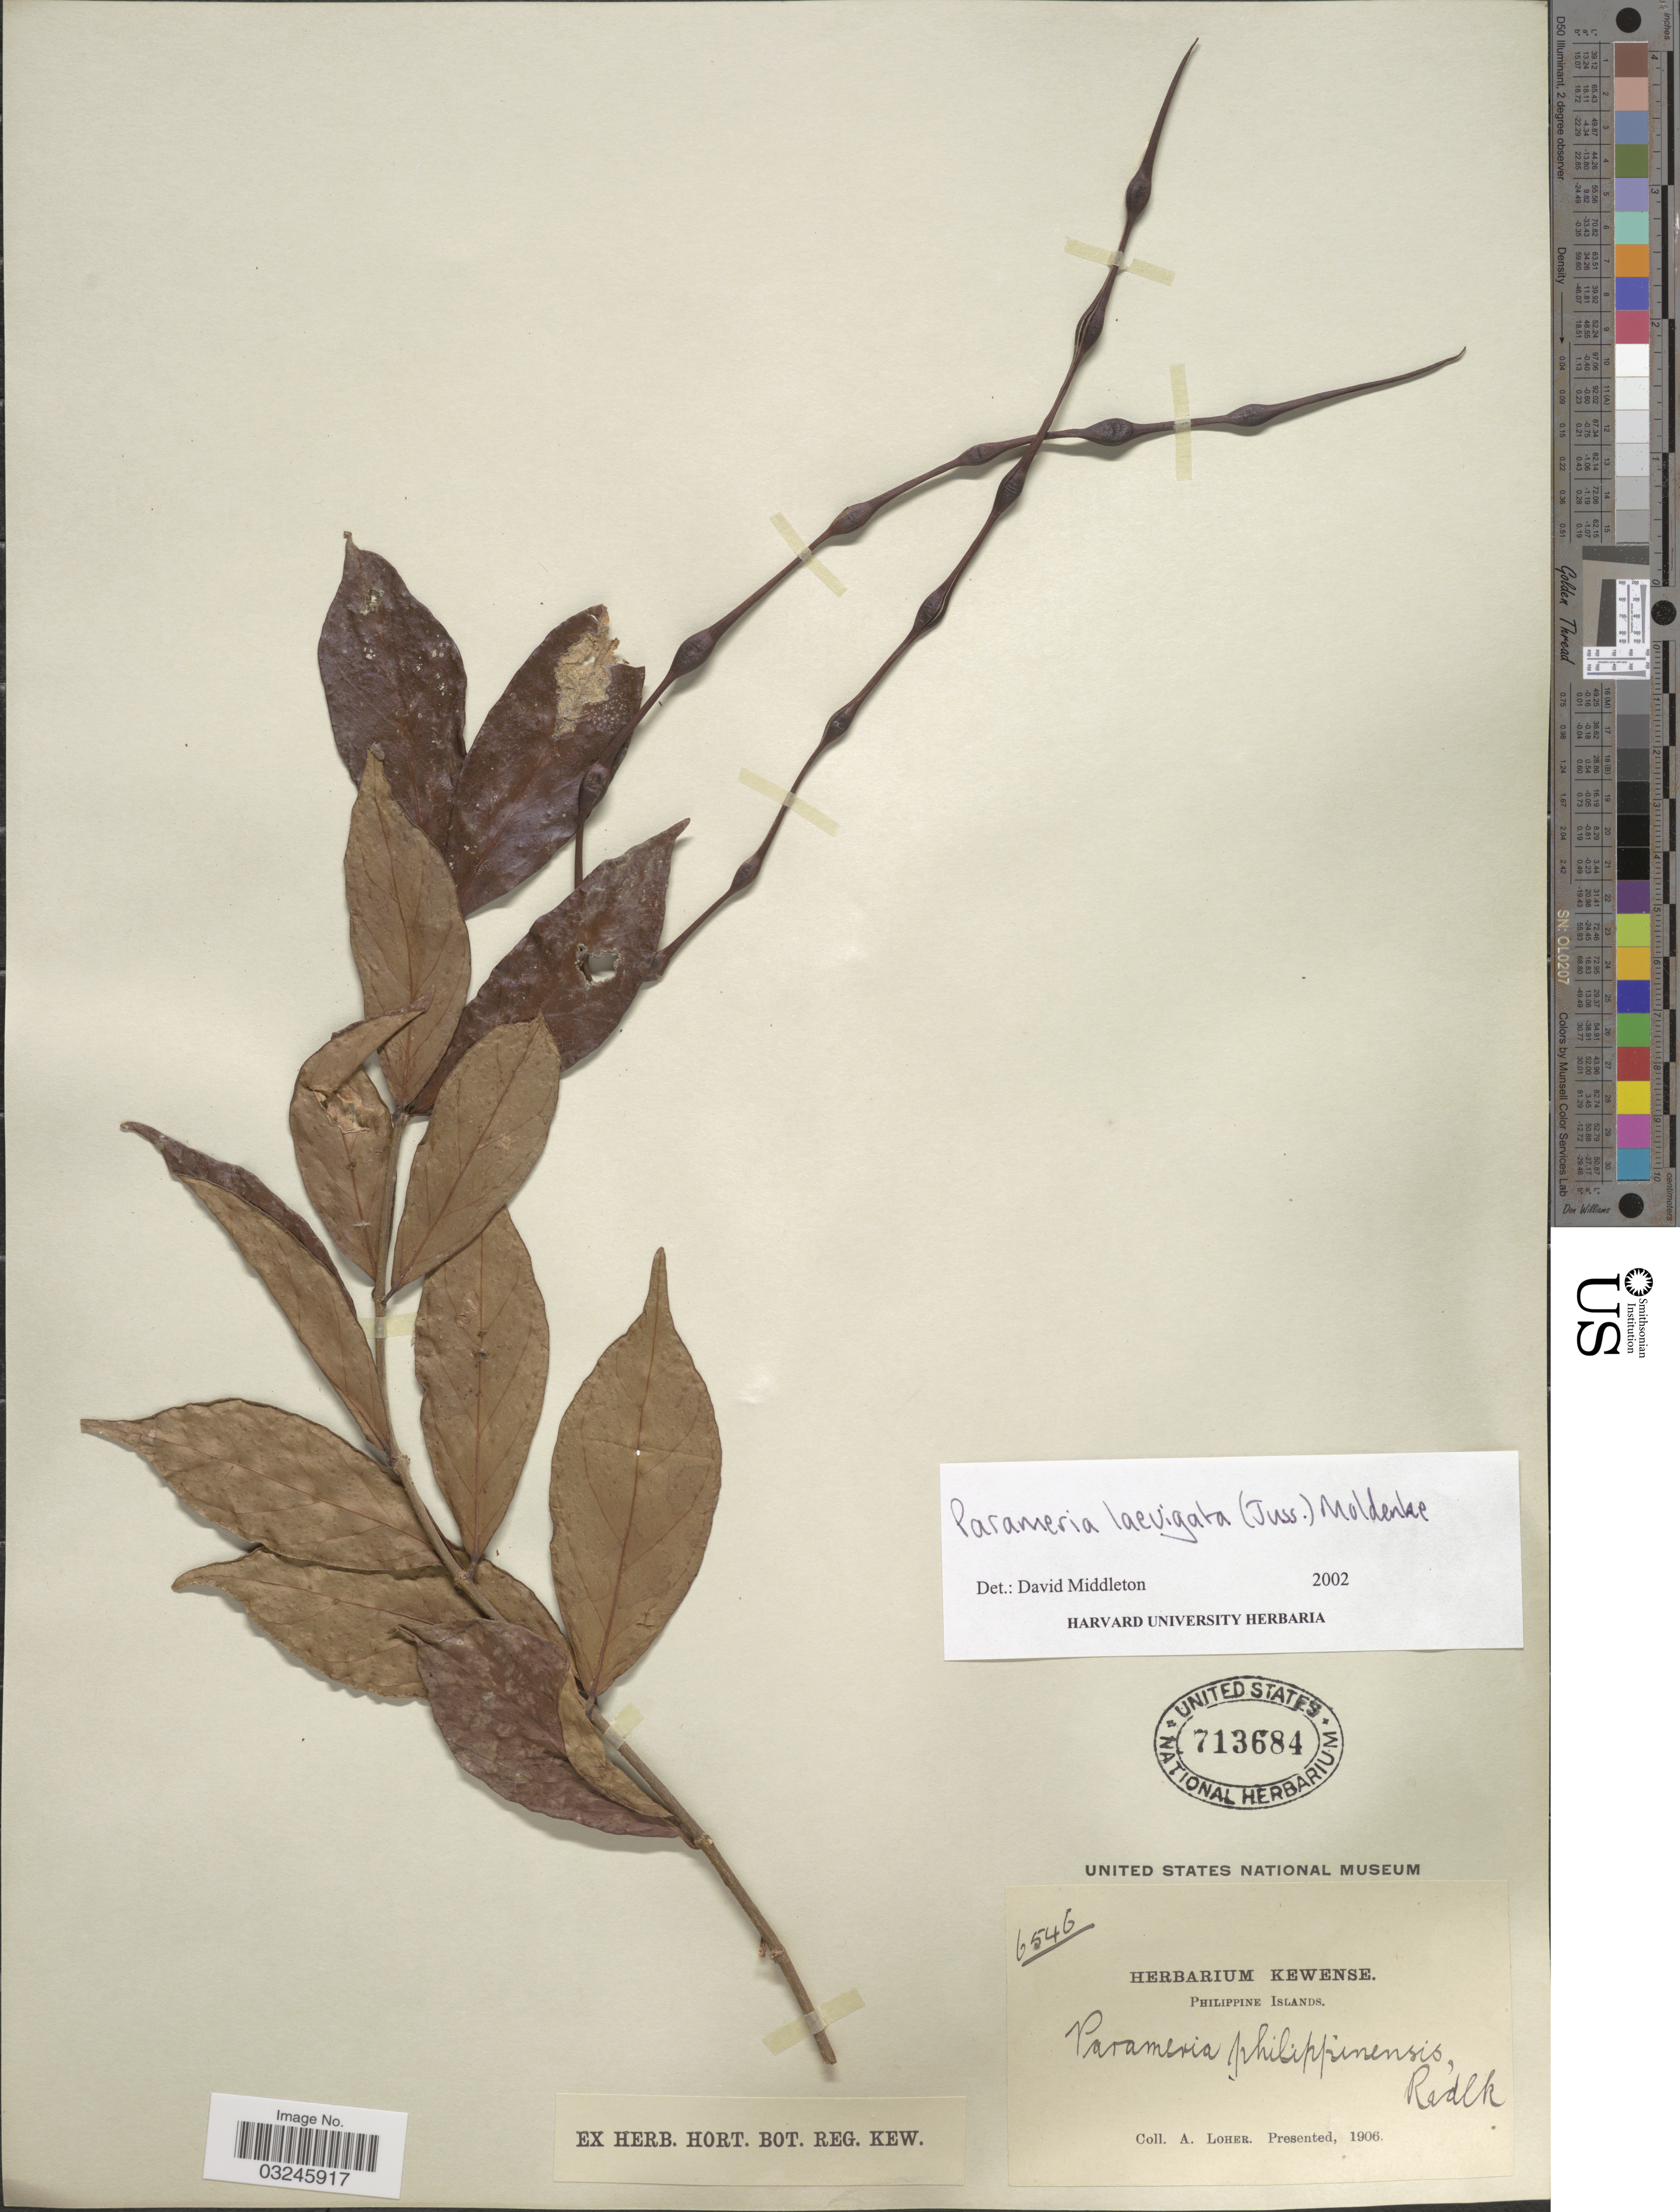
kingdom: Plantae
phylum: Tracheophyta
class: Magnoliopsida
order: Gentianales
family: Apocynaceae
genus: Parameria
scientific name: Parameria laevigata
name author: (Juss.) Moldenke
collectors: A. Loher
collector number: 6546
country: Philippines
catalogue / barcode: US 713684